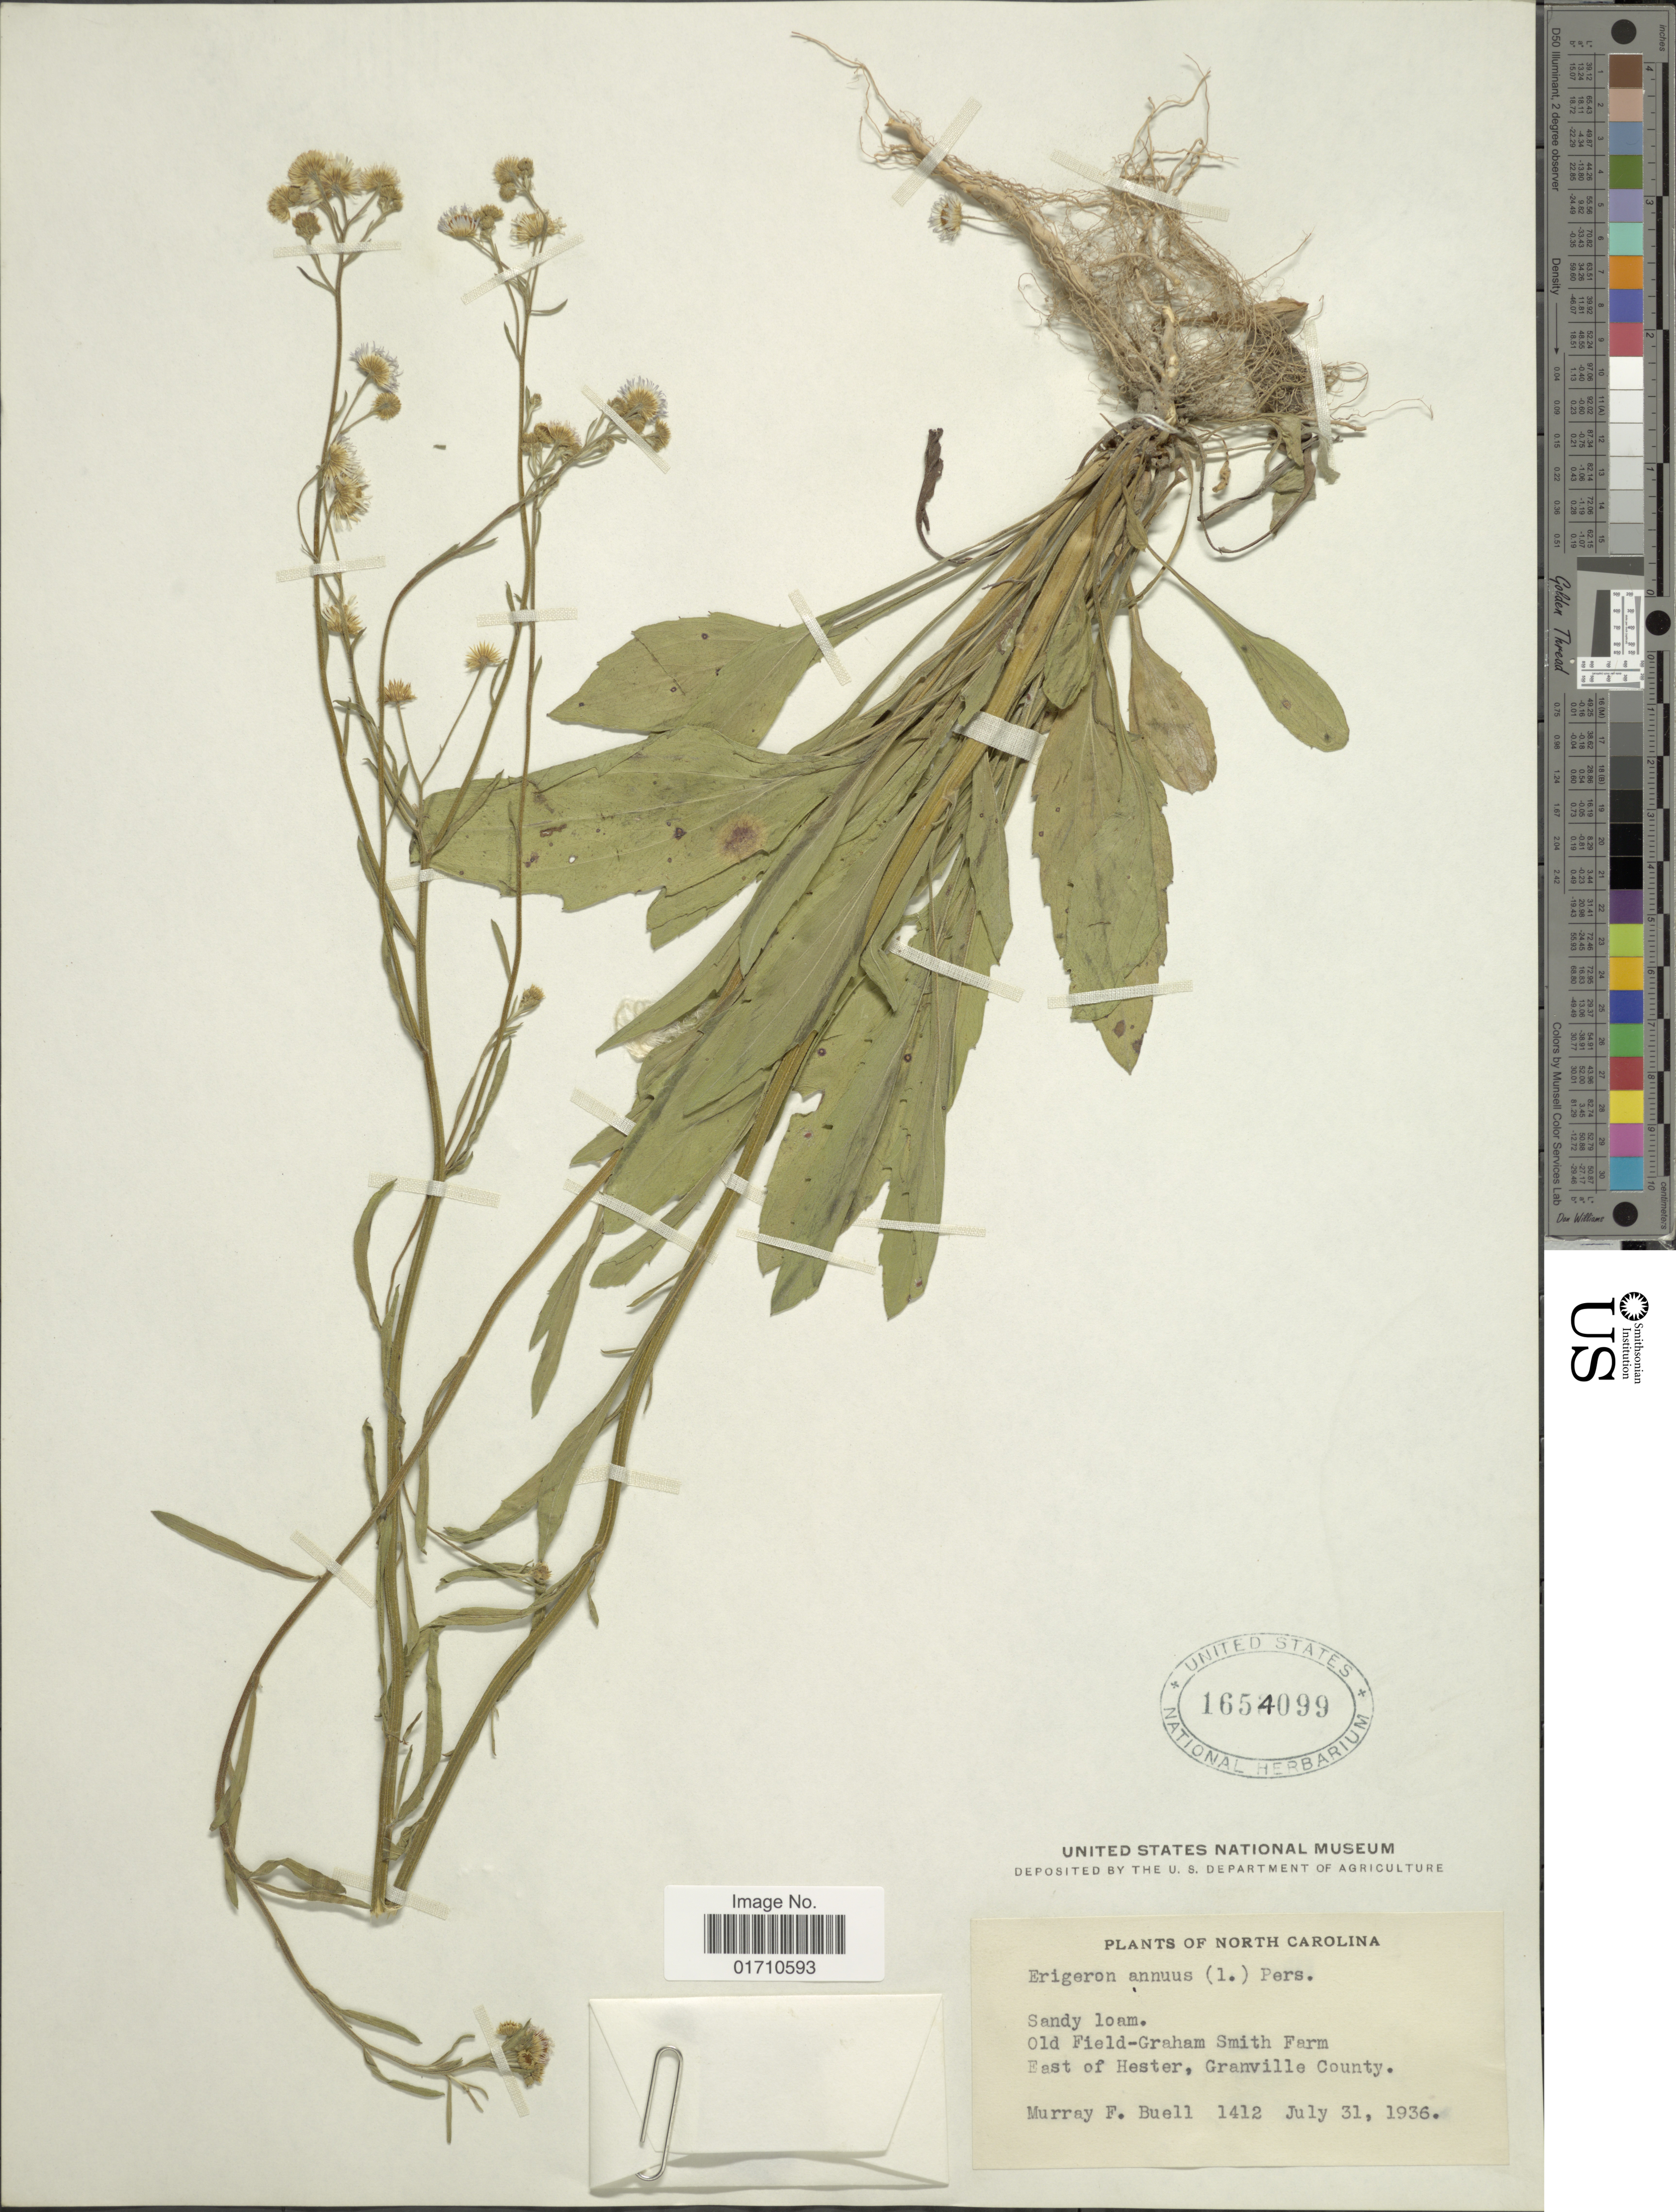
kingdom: Plantae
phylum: Tracheophyta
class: Magnoliopsida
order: Asterales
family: Asteraceae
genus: Erigeron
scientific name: Erigeron annuus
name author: (L.) Pers.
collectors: M. Buell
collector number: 1412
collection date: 1936-07-31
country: United States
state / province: North Carolina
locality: Sandy loam, Old Field-Graham Smith Farm, East of Hester, Granville County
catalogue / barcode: US 1654099